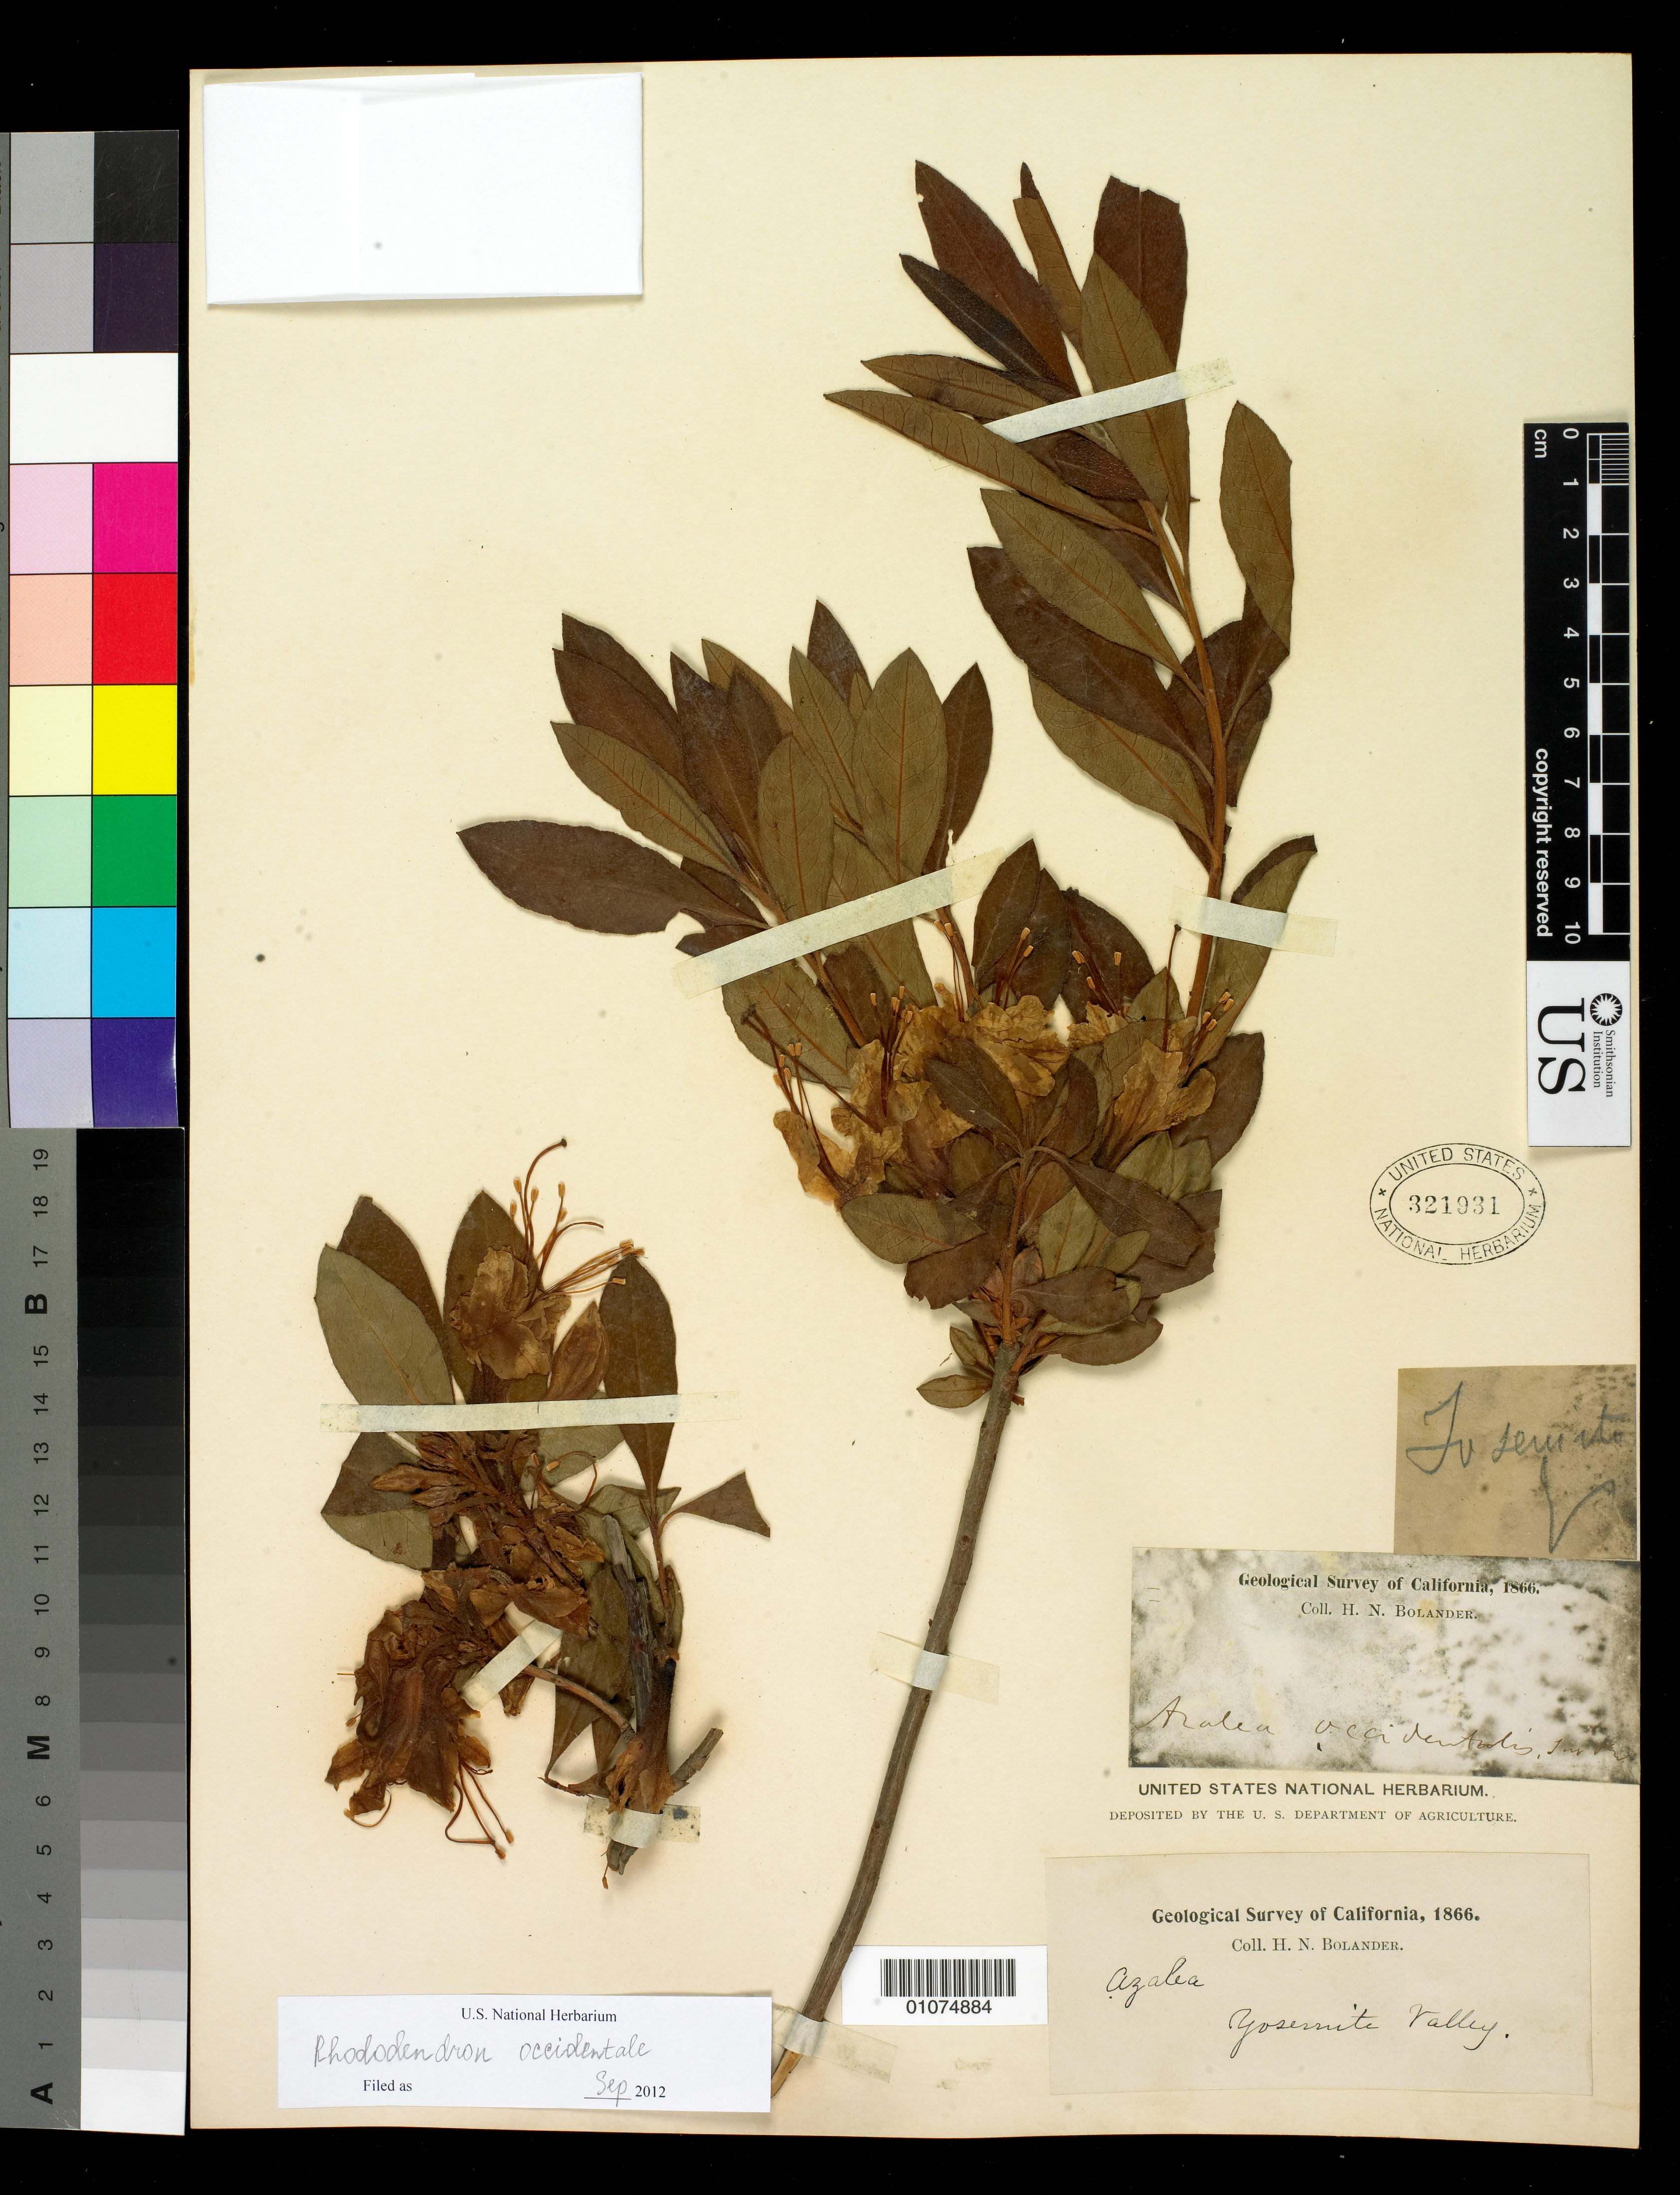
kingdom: Plantae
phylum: Tracheophyta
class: Magnoliopsida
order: Ericales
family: Ericaceae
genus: Rhododendron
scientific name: Rhododendron occidentale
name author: (Torr. & A. Gray) A. Gray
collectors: H. Bolander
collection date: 1866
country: United States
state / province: California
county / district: Mariposa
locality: Yosemite Valley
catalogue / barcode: US 321931